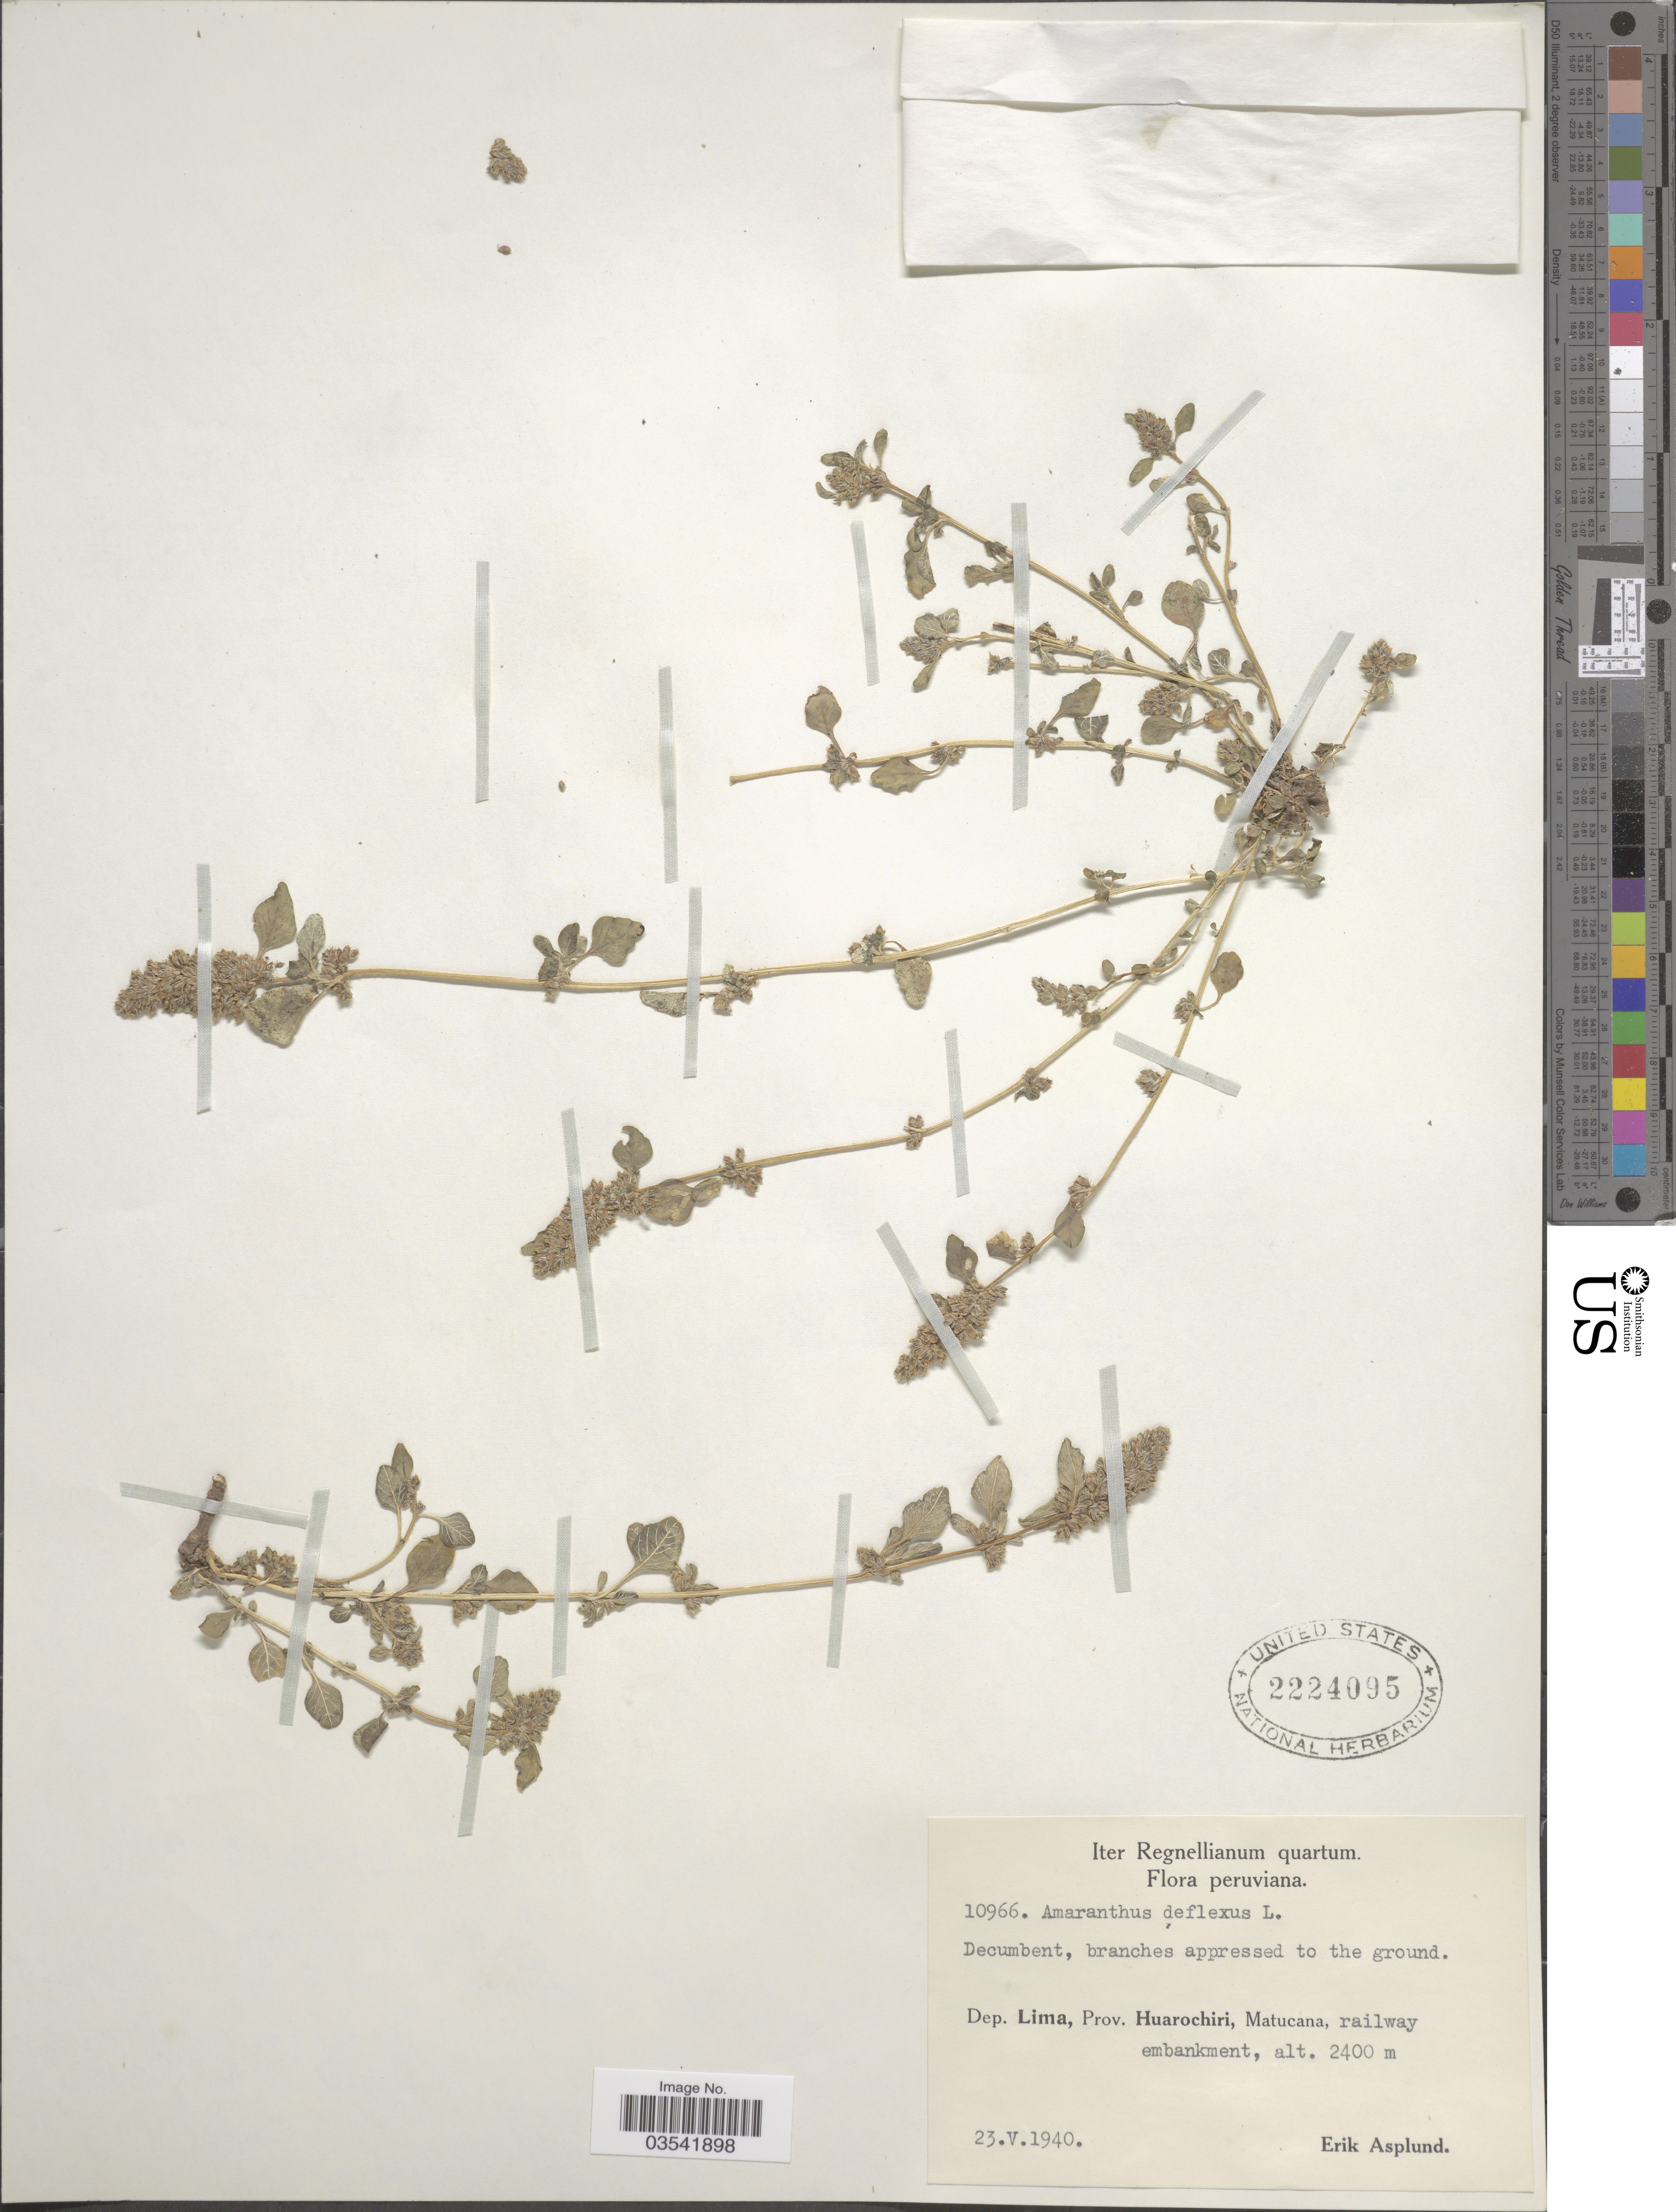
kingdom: Plantae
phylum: Tracheophyta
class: Magnoliopsida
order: Caryophyllales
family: Amaranthaceae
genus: Amaranthus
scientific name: Amaranthus deflexus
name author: L.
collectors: E. Asplund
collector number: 10966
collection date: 1940-05-23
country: Peru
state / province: Lima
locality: Dep. Lima, Prov. Huarochiri, Matucana, railway embankment.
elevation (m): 2400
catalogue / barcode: US 2224095